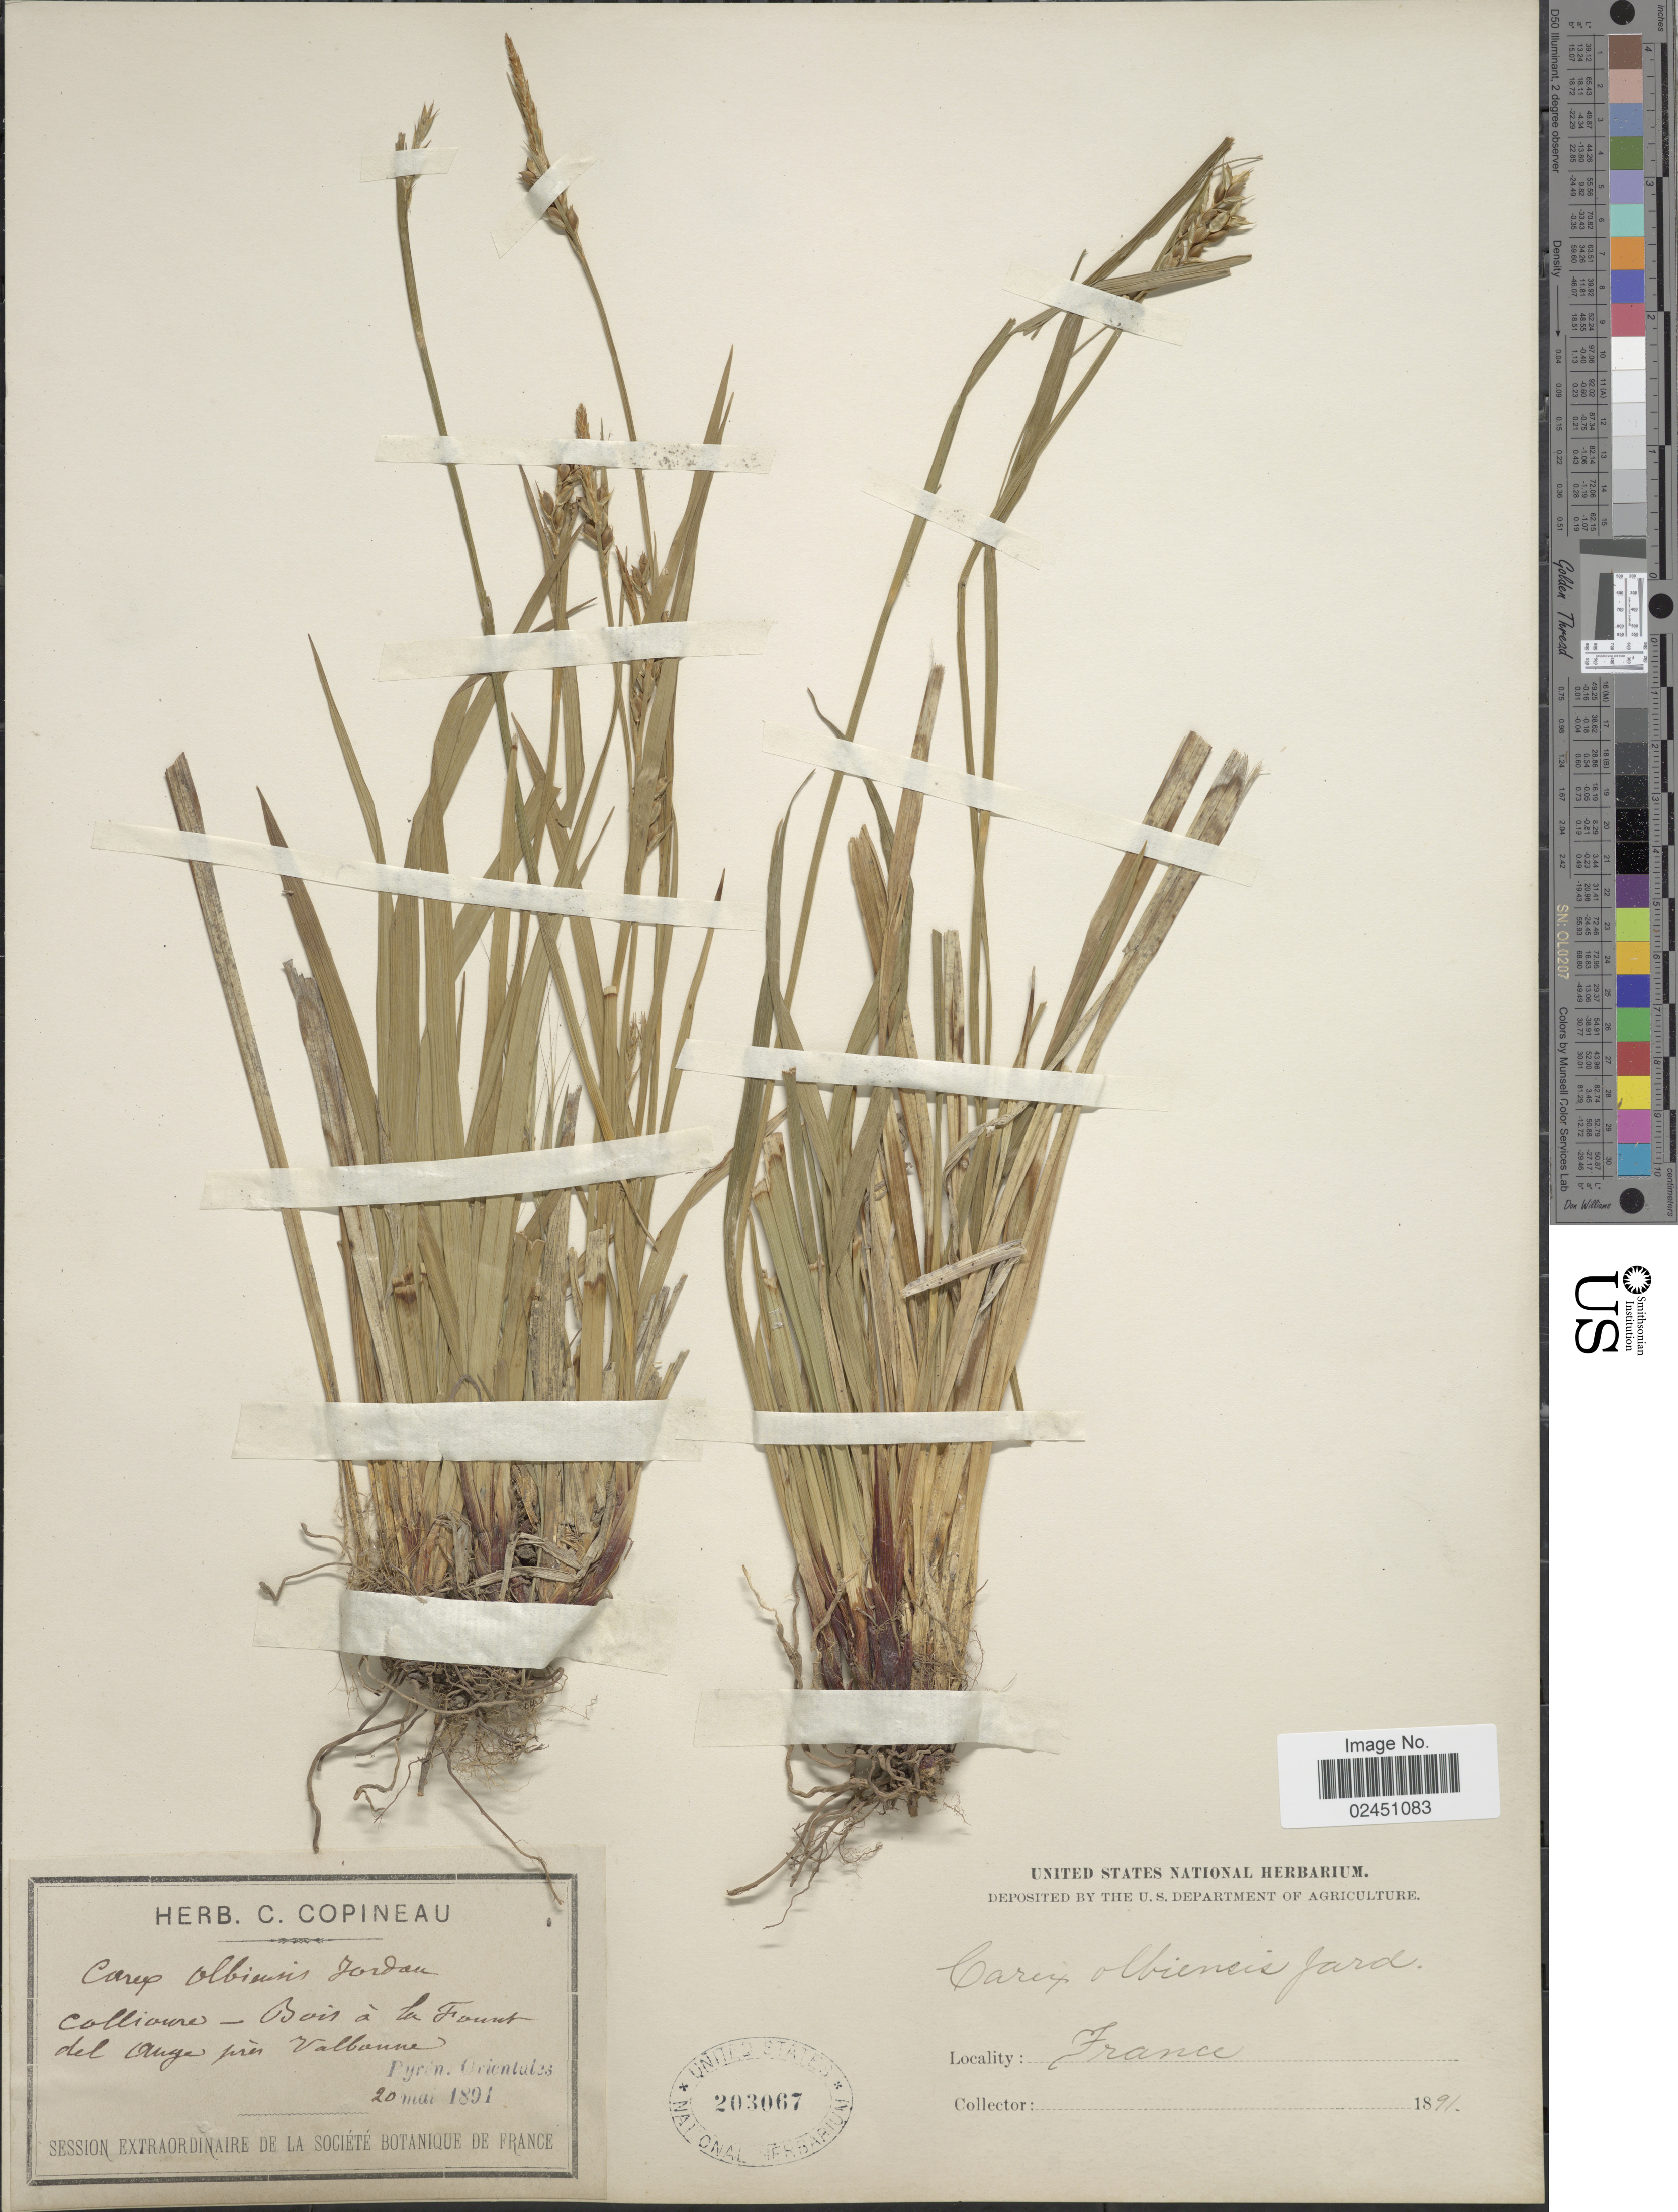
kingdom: Plantae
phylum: Tracheophyta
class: Liliopsida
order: Poales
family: Cyperaceae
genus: Carex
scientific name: Carex olbiensis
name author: Jord.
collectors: ex herb. C. Copineau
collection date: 1891-05-20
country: France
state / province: Occitanie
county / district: Pyrénées-Orientales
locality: Collioure - Bois à la Fount del Agne près Valbonne, Pyrén. Orientales.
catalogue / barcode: US 203067